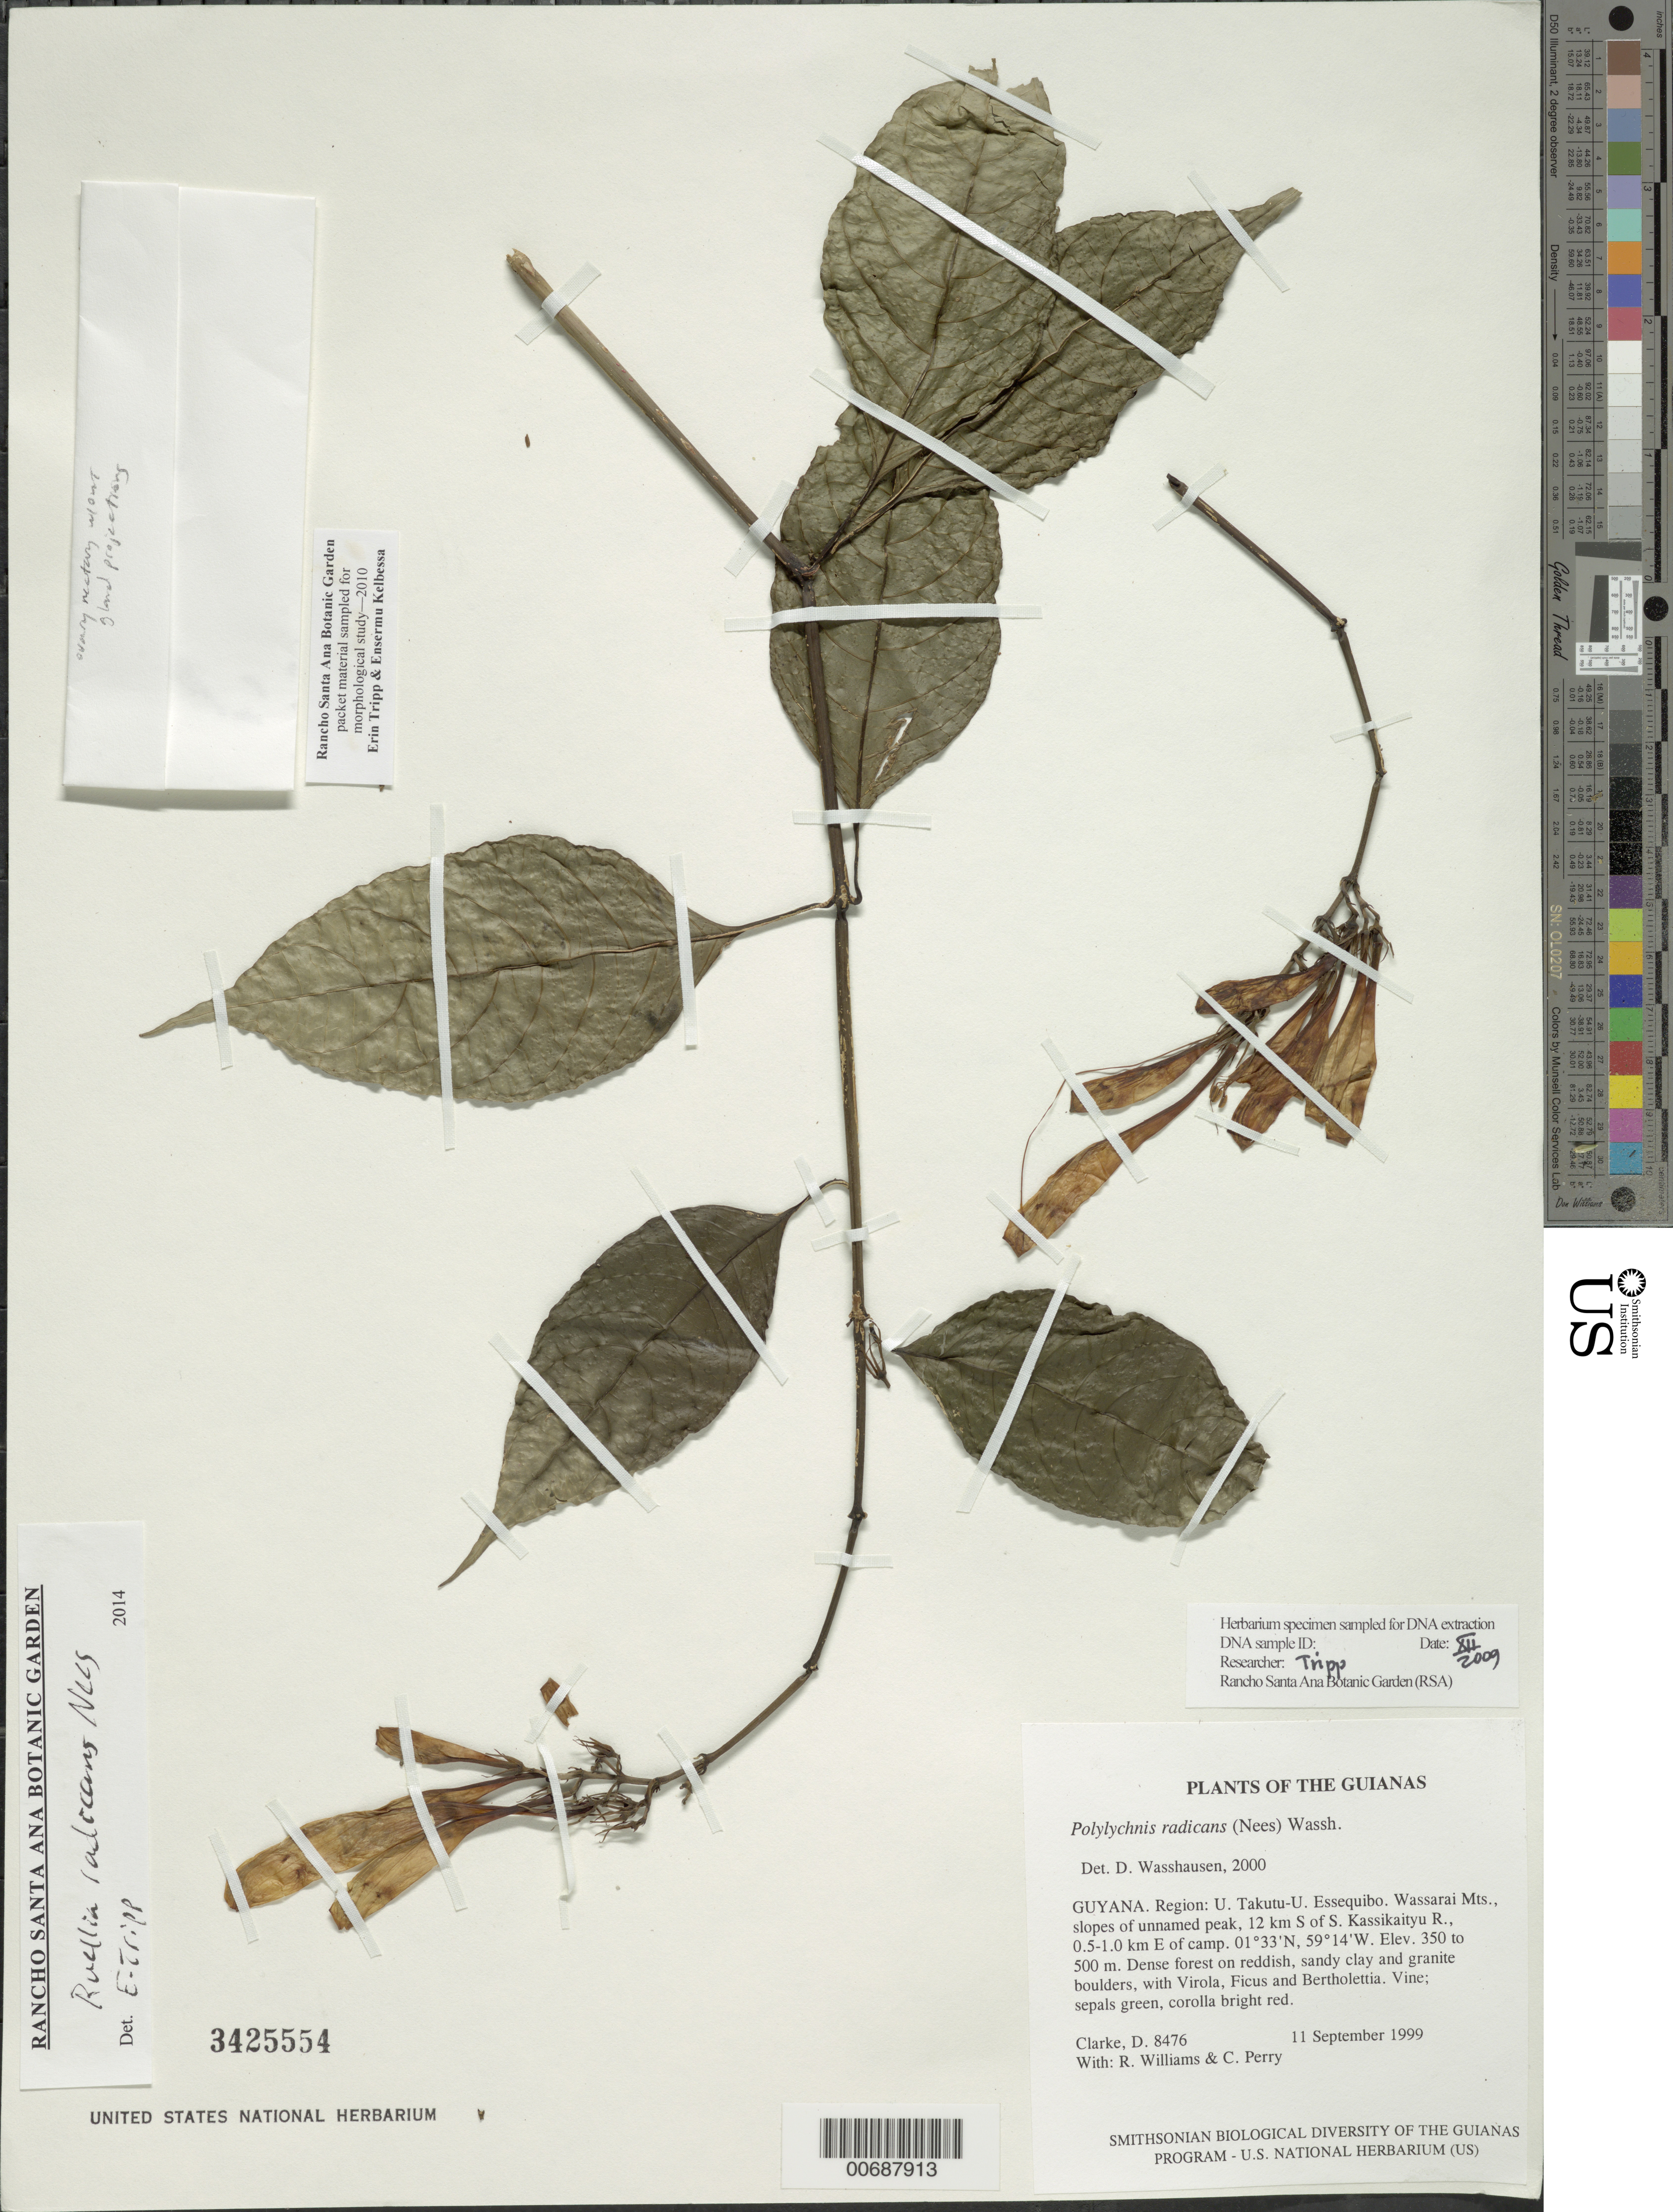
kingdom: Plantae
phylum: Tracheophyta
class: Magnoliopsida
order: Lamiales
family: Acanthaceae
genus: Ruellia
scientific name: Ruellia radicans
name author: (Nees) Lindau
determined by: Tripp, Erin A.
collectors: H. D. Clarke, R. Williams & C. Perry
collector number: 8476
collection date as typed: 11 September 1999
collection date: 1999-09-11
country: Guyana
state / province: U. Takutu-U. Essequibo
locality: Wassarai Mts., slopes of unnamed peak, 12 km S of S. Kassikaityu R., 0.5-1.0 km E of camp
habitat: Dense forest on reddish, sandy clay and granite boulders, with Virola, Ficus and Bertholettia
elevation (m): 350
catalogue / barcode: US 3425554